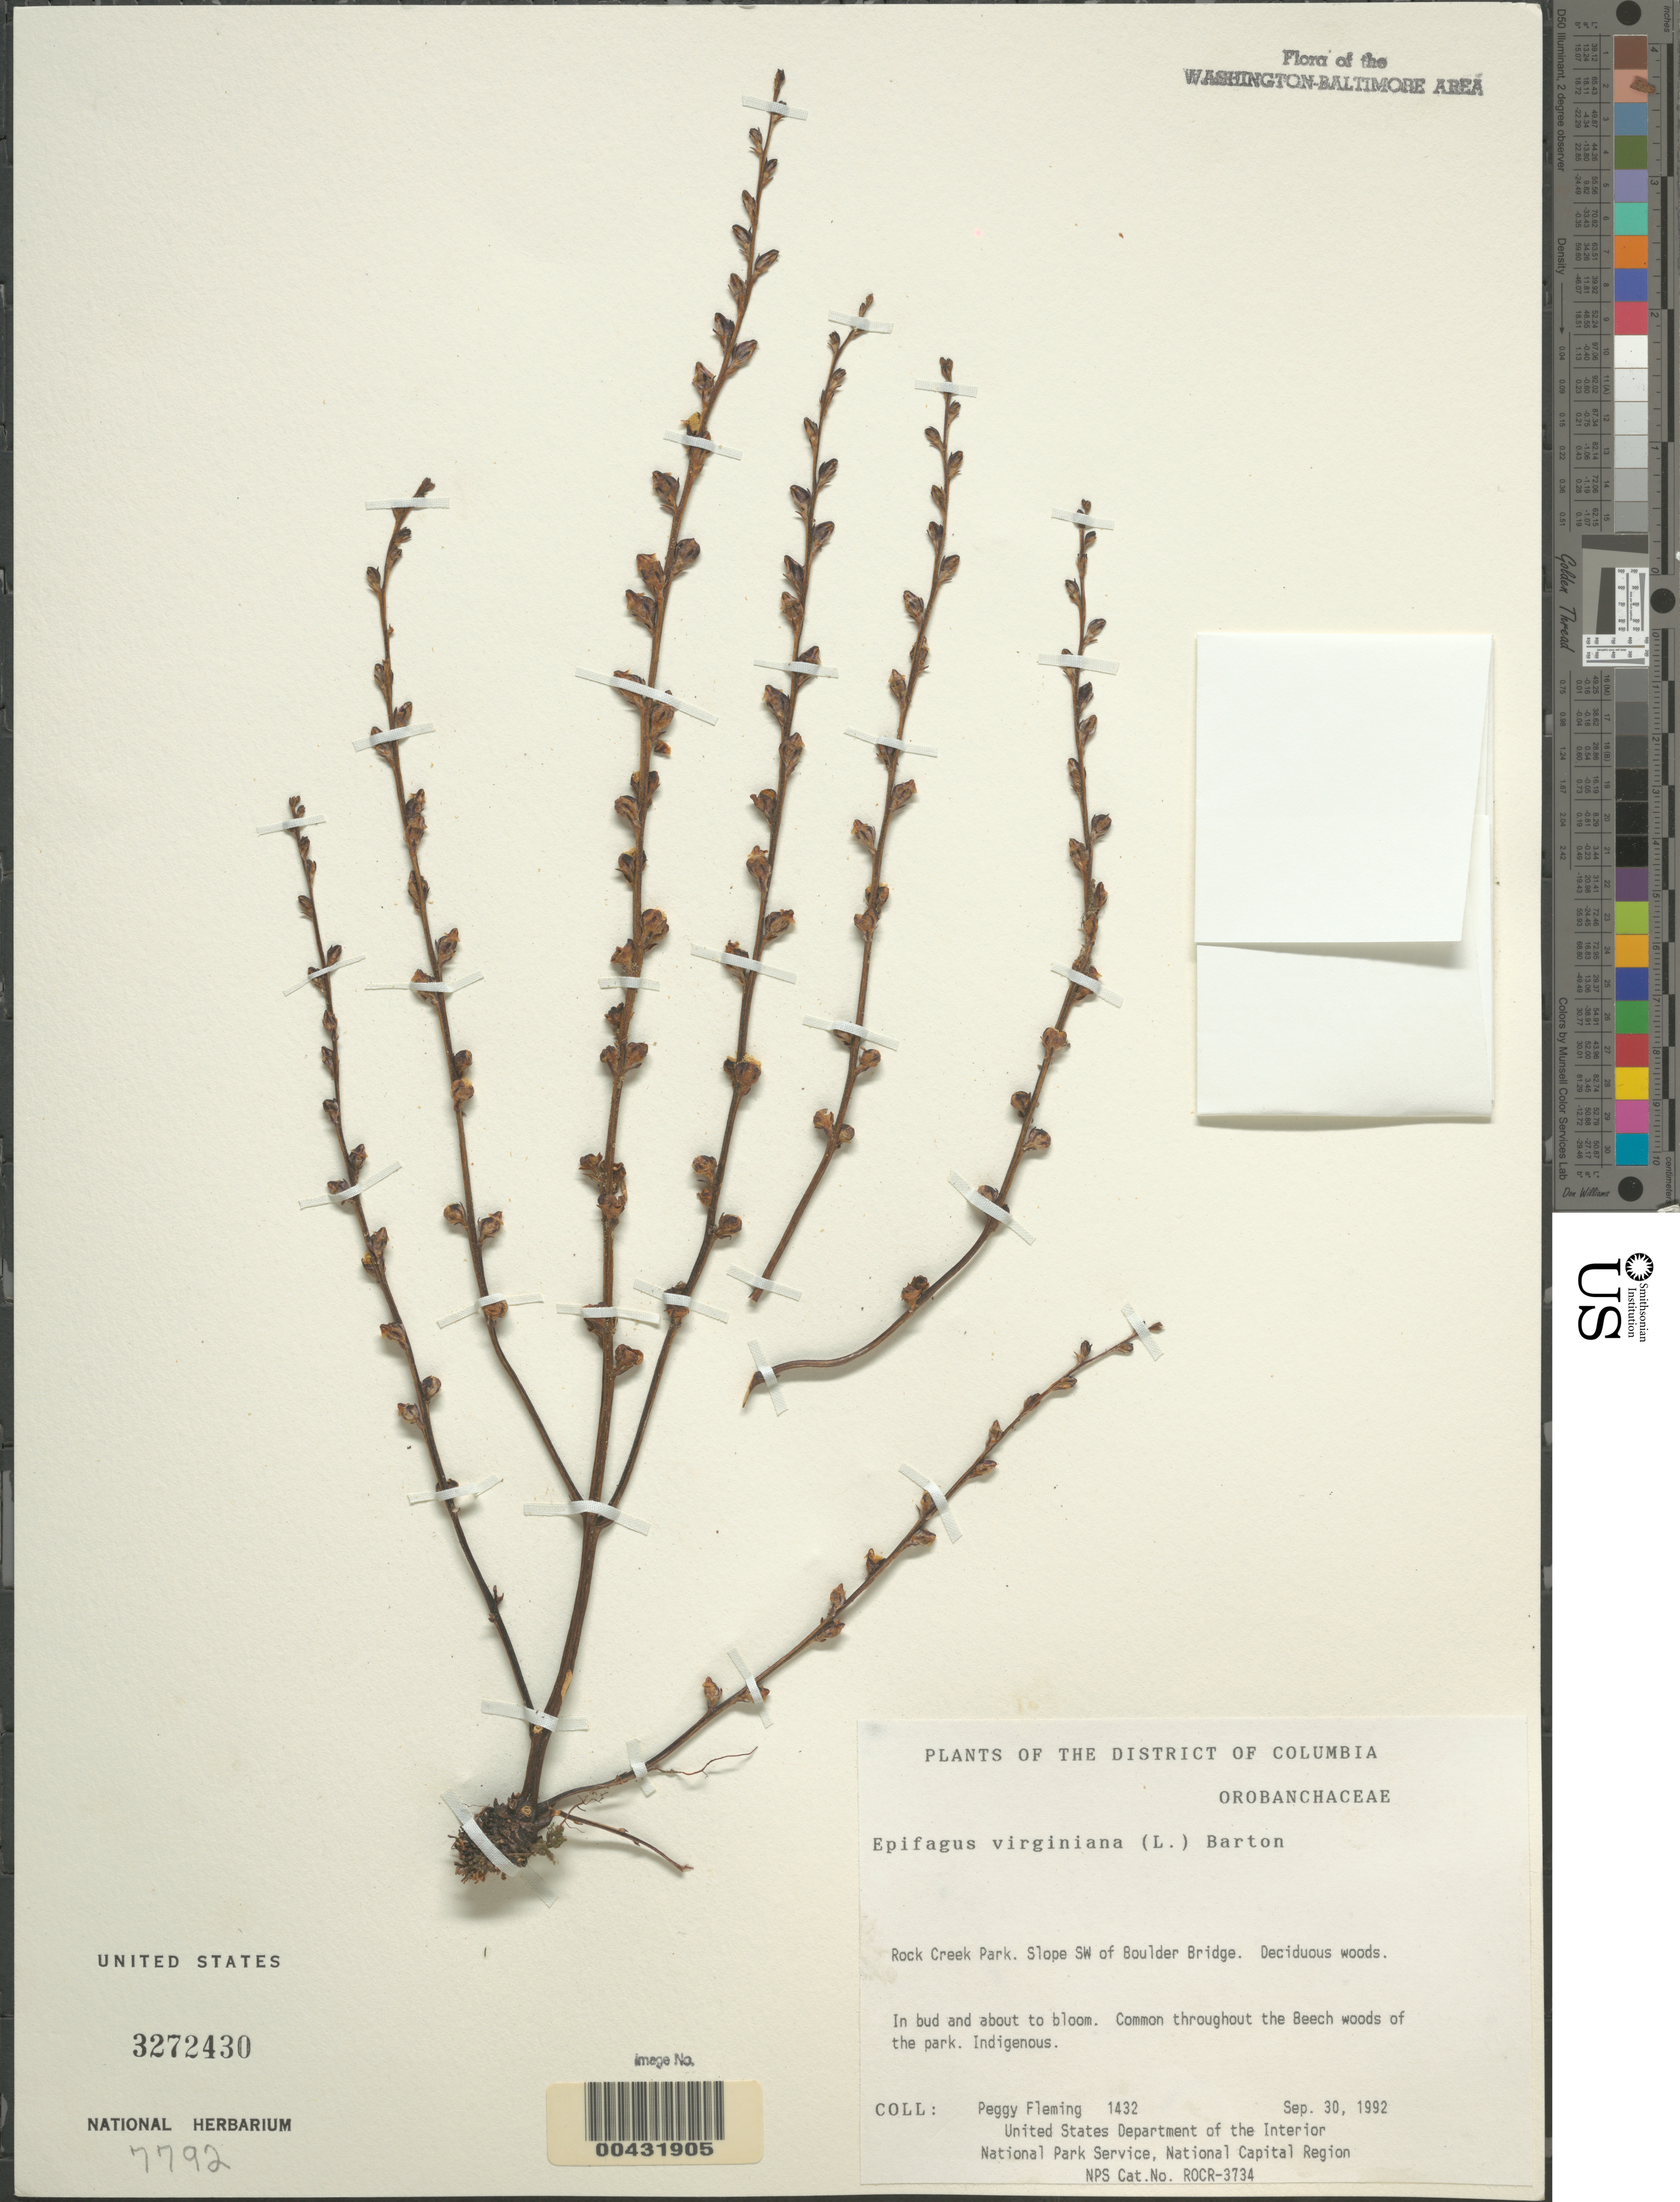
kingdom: Plantae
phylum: Tracheophyta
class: Magnoliopsida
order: Lamiales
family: Orobanchaceae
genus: Epifagus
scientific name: Epifagus virginiana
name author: (L.) W.P.C. Barton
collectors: P. Fleming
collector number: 1432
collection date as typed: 30 Sep 1992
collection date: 1992-09-30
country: United States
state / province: District of Columbia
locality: Rock Creek Park, SW of Bolder Bridge Rock Creek Park and Vicinity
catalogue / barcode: US 3272430